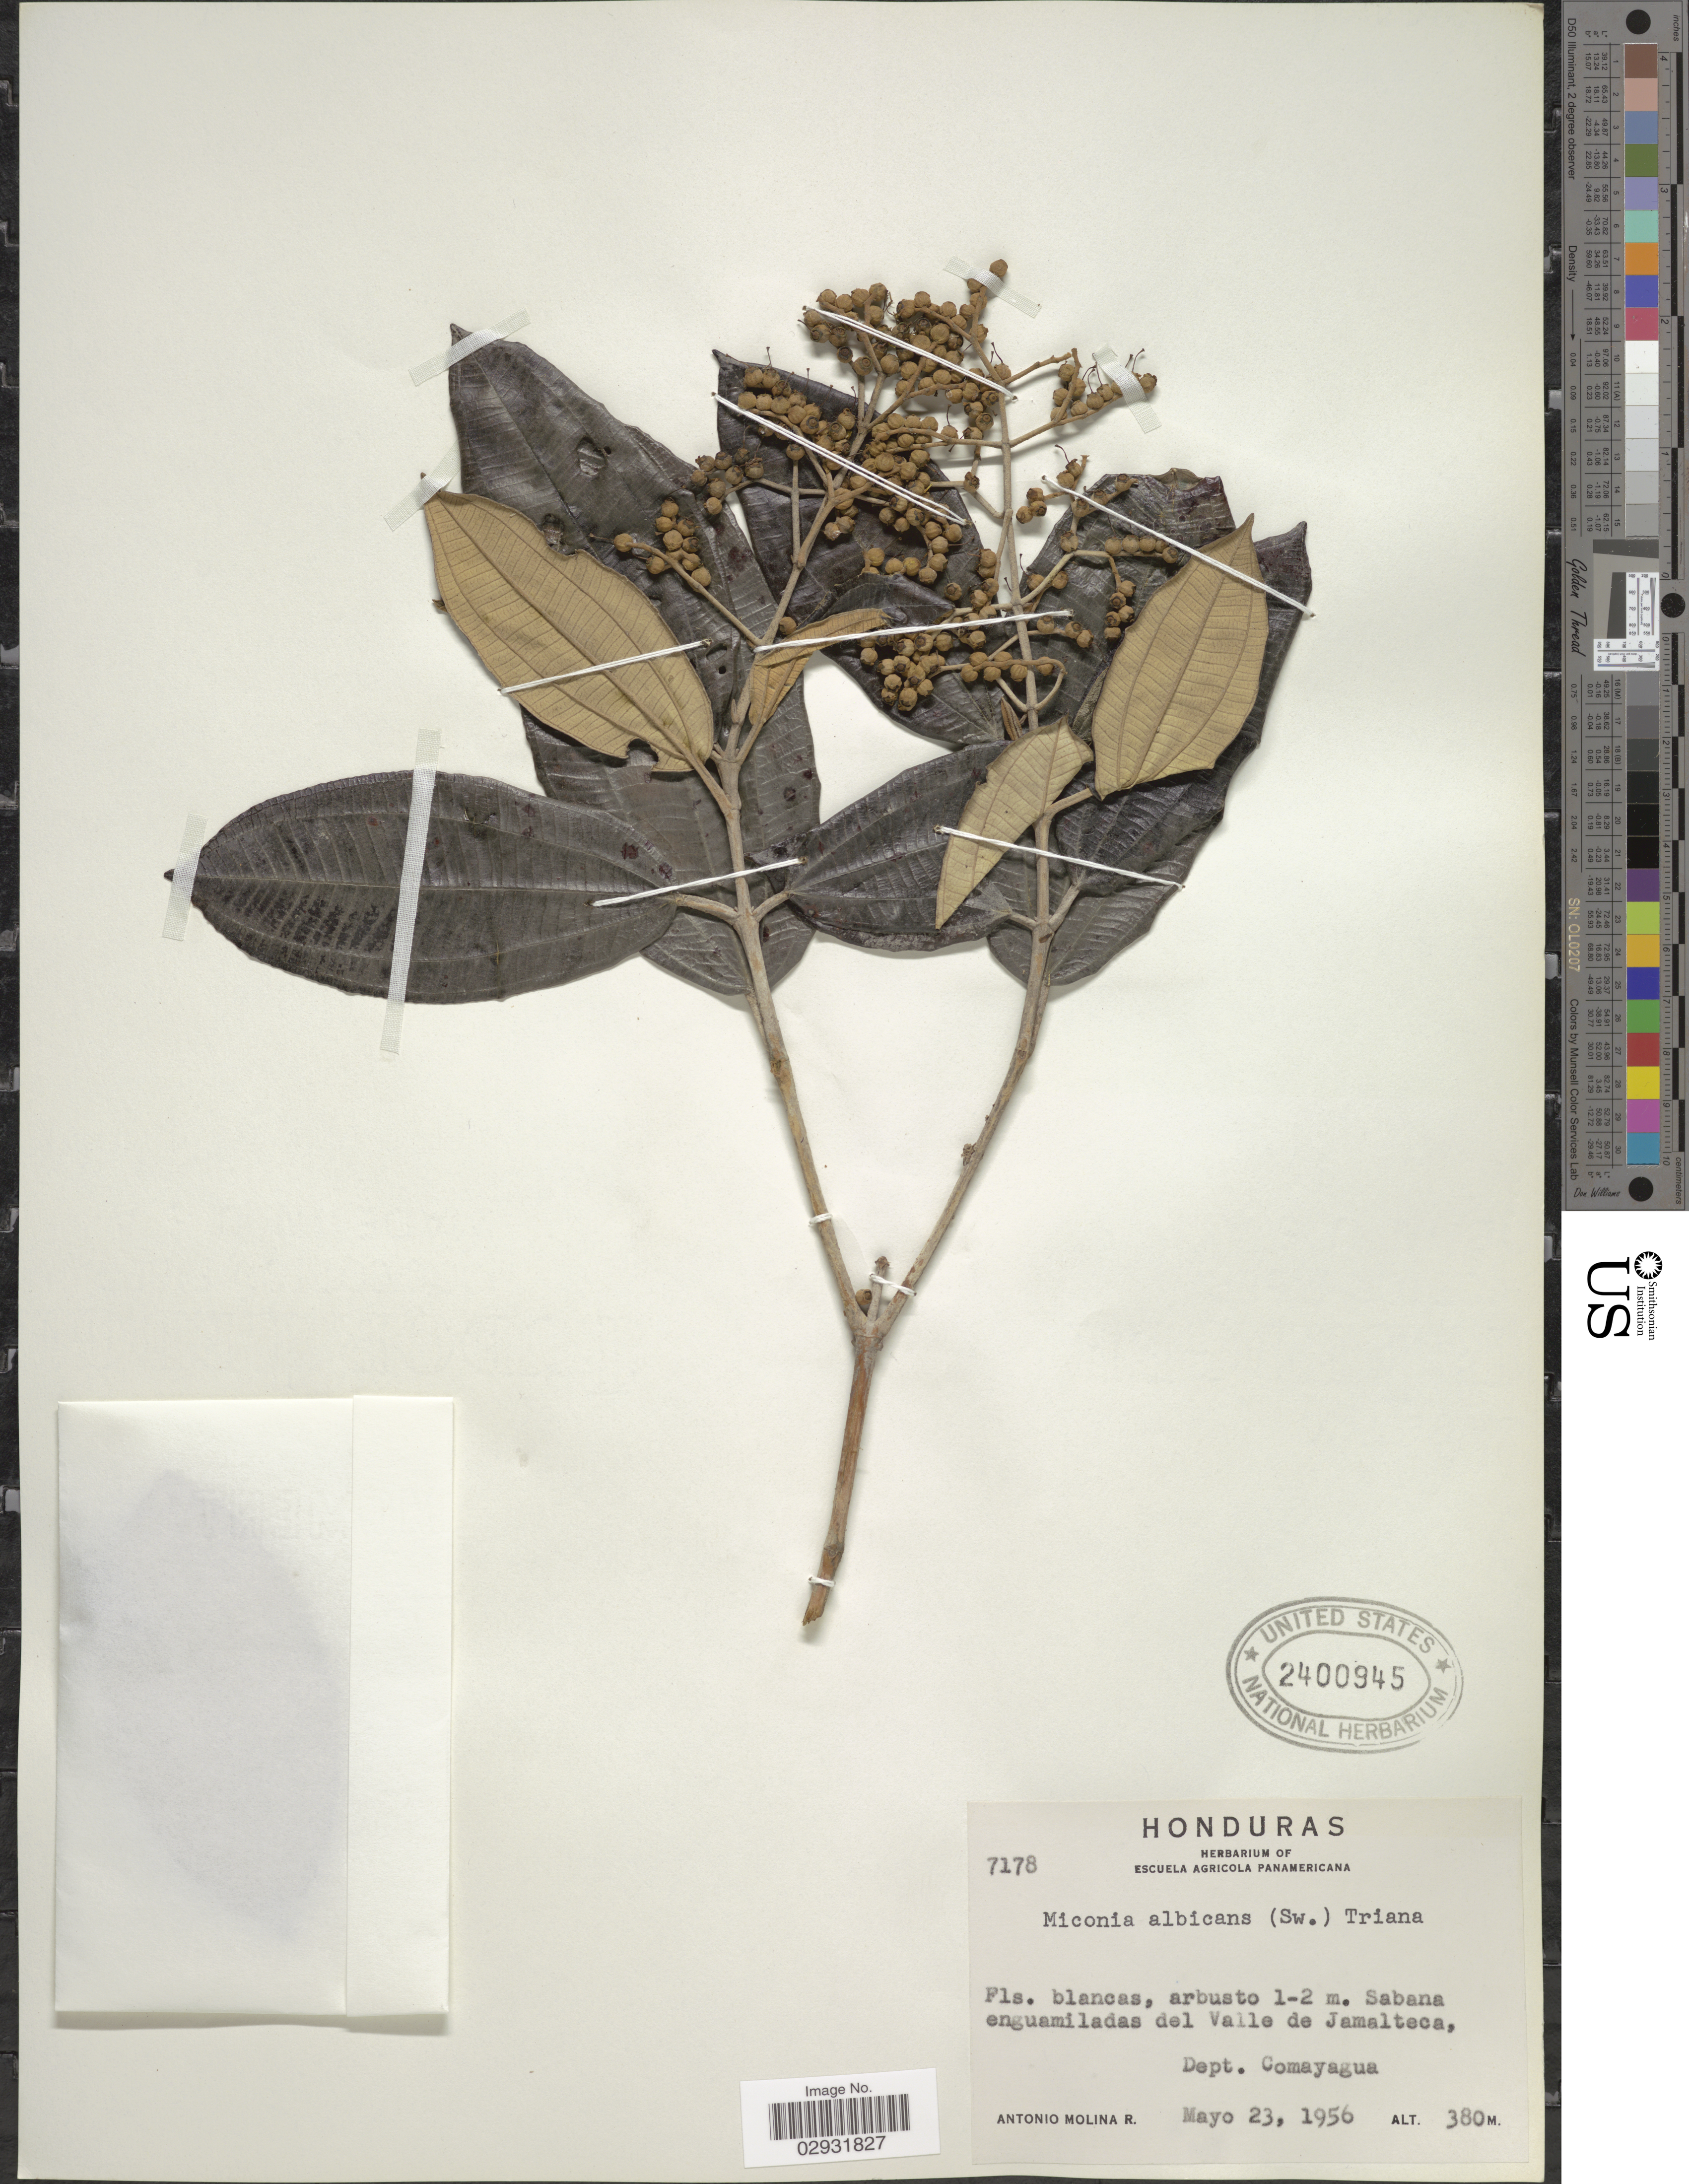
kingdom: Plantae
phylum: Tracheophyta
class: Magnoliopsida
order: Myrtales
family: Melastomataceae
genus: Miconia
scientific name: Miconia albicans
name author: (Sw.) Steud.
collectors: A. Molina R.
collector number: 7178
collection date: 1956-05-23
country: Honduras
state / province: Comayagua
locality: Sabana enguamiladas del Valle de Jamalteca, Dept. Comayagua.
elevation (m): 380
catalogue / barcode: US 2400945